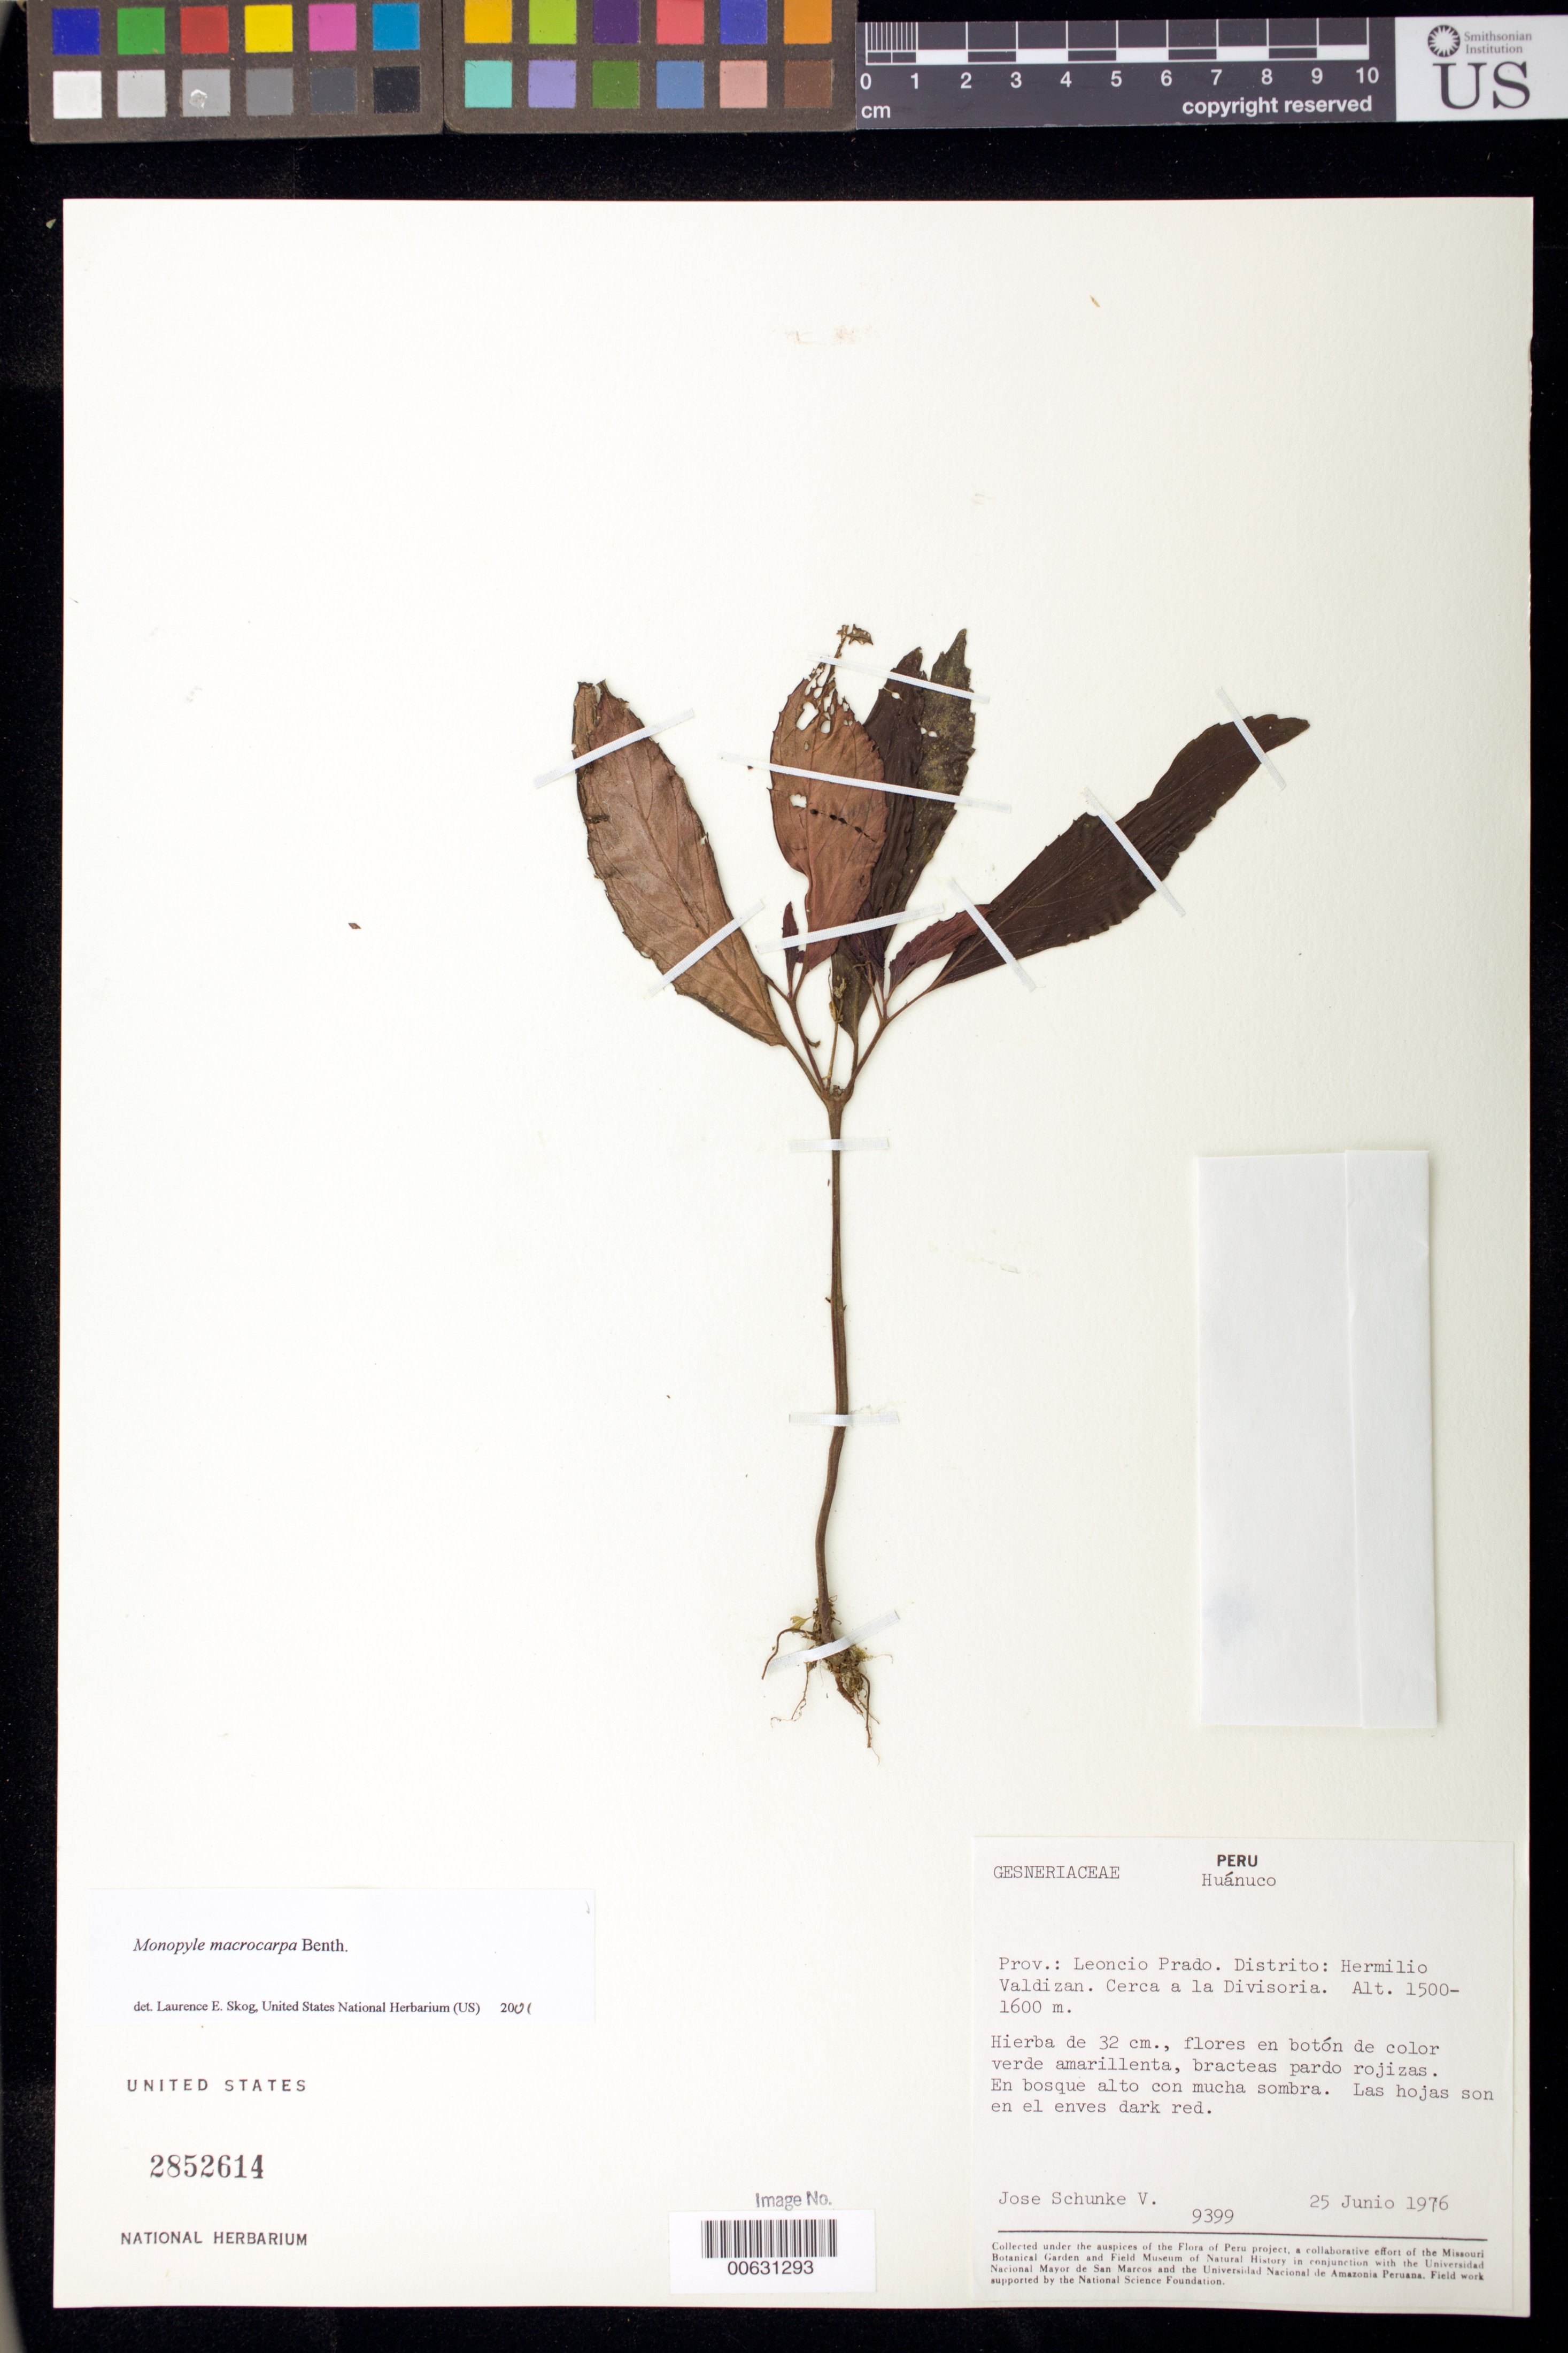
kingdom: Plantae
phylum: Tracheophyta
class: Magnoliopsida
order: Lamiales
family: Gesneriaceae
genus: Monopyle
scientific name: Monopyle macrocarpa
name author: Benth.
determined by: Skog, Laurence E.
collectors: J. Schunke Vigo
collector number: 9399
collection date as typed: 25 Jun 1976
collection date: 1976-06-25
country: Peru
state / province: Huánuco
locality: Prov. Leoncio Prado, Dtto. Hermilio Valdizan, cerca a la Divisoria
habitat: En bosque alto con mucha sombra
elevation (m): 1500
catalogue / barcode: US 2852614